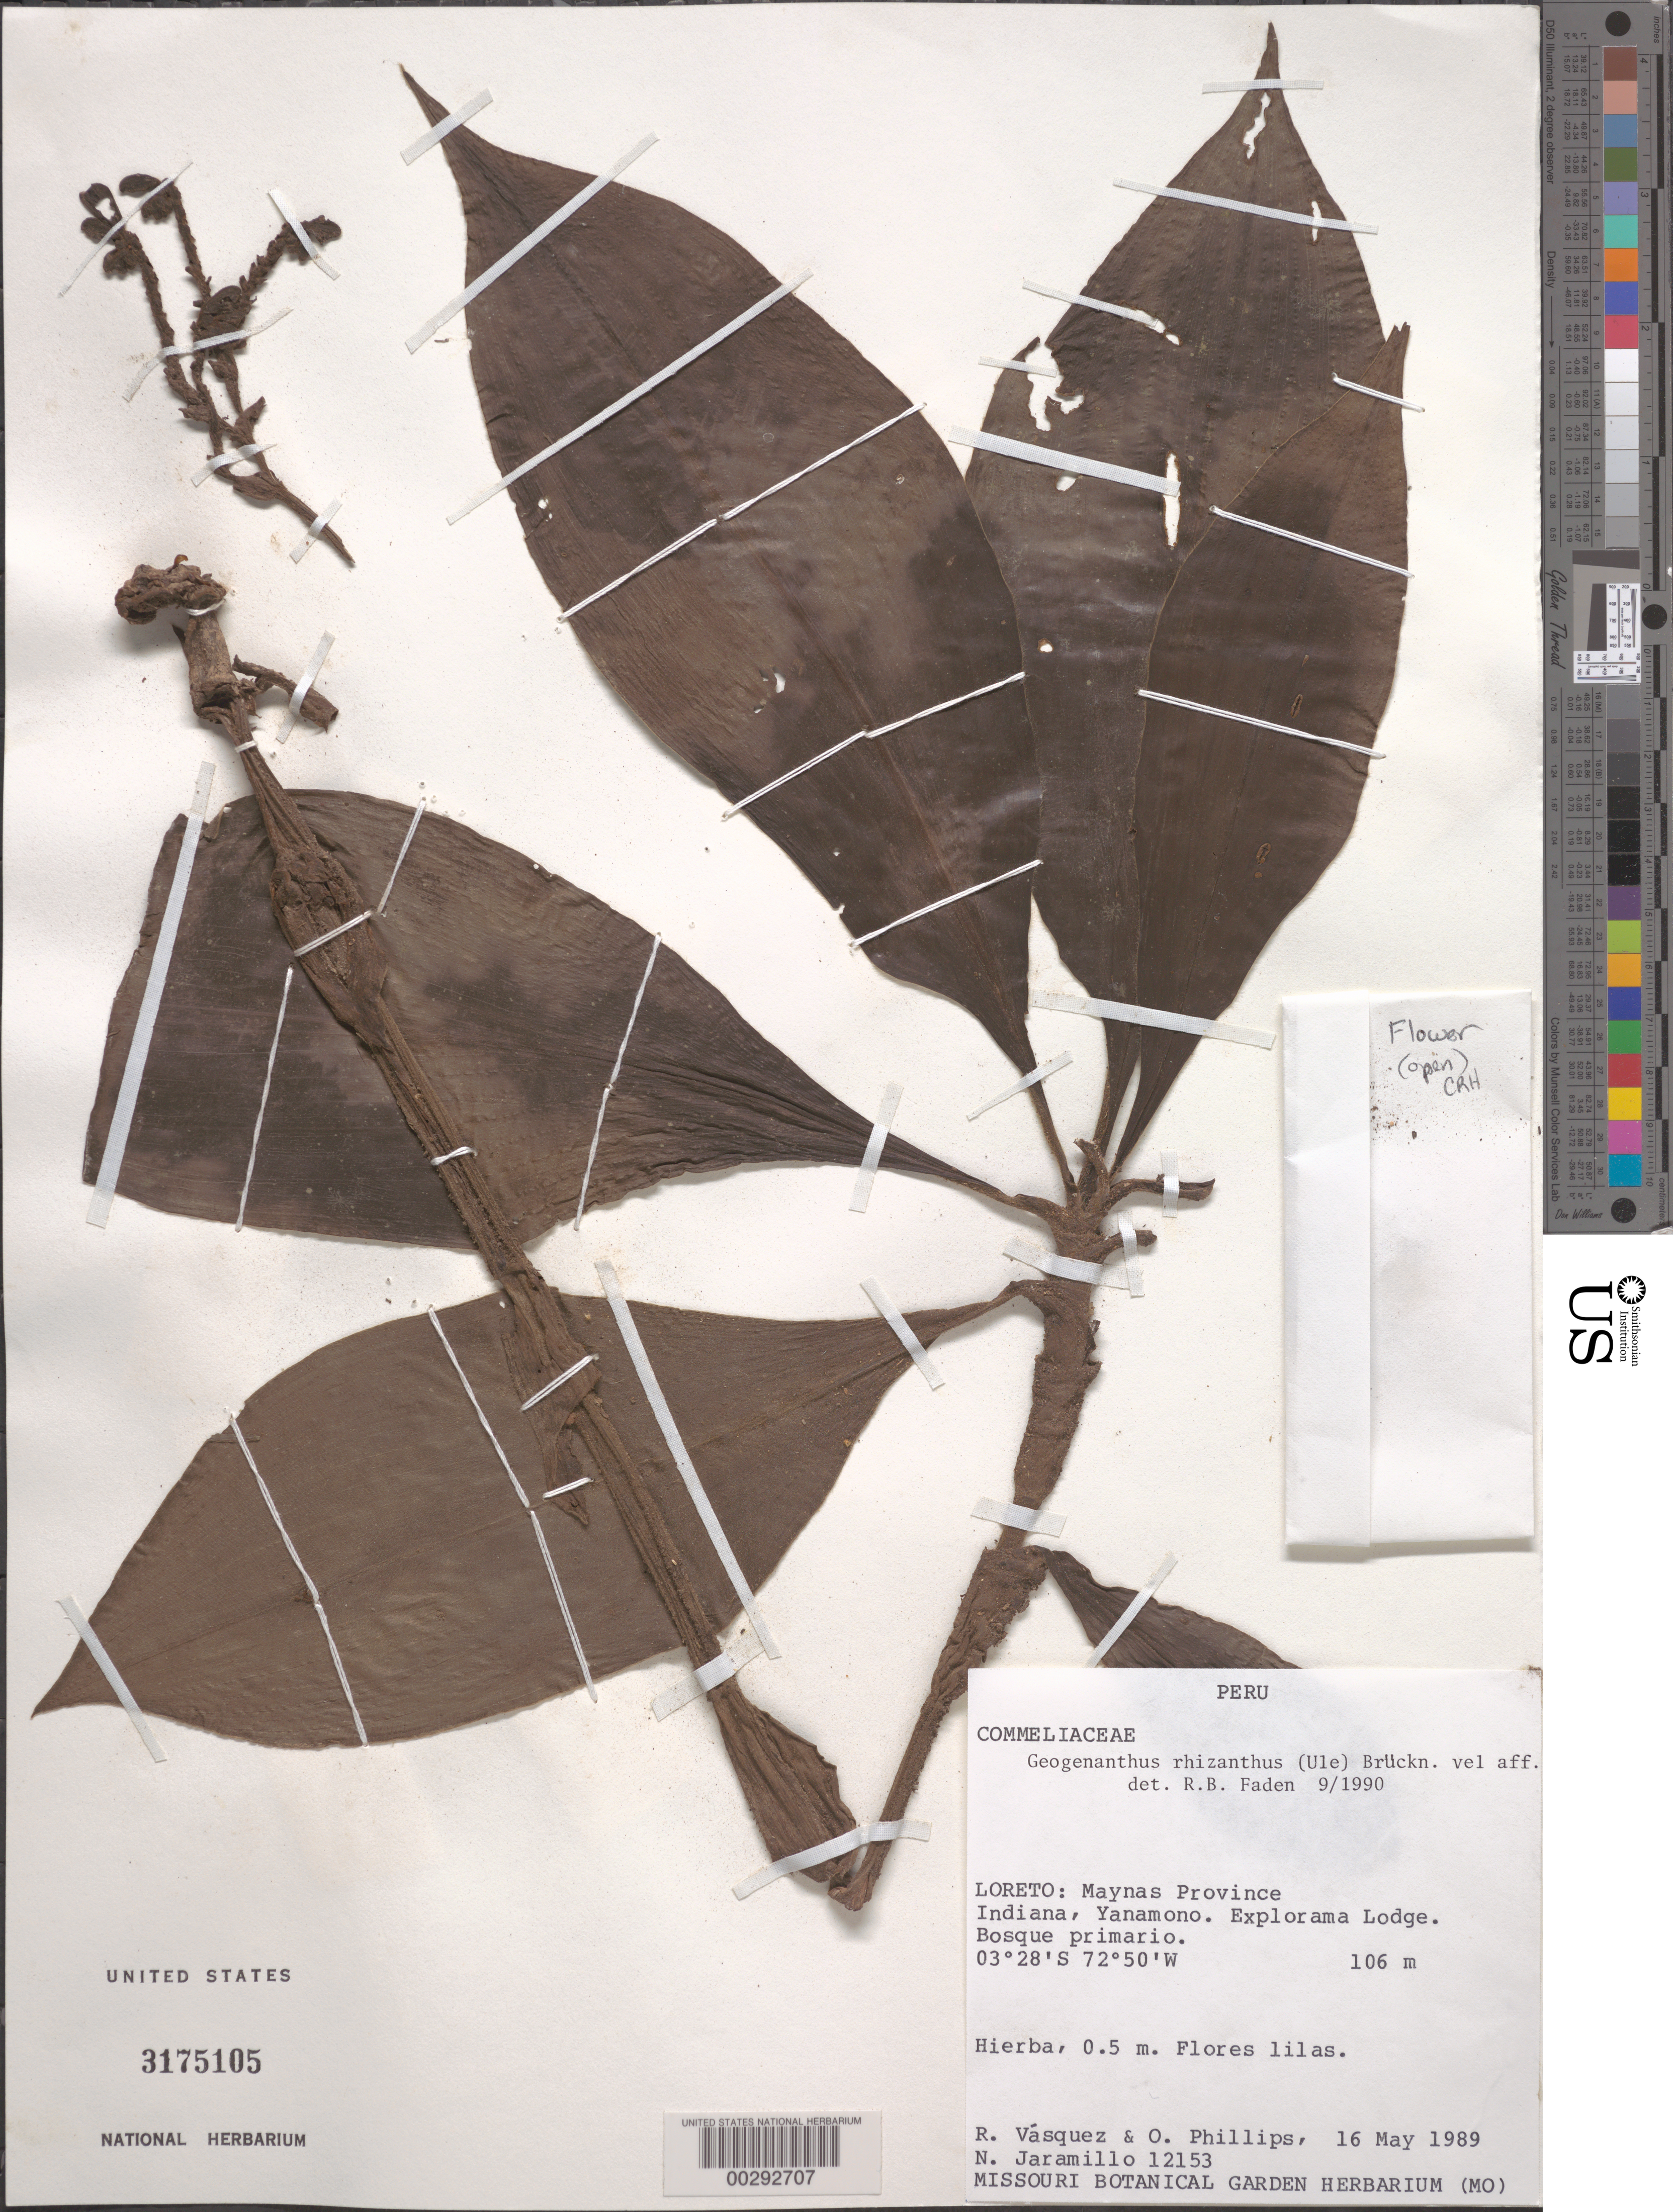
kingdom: Plantae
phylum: Tracheophyta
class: Liliopsida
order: Commelinales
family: Commelinaceae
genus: Geogenanthus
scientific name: Geogenanthus rhizanthus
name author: (Ule) G. Brückn.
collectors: R. Vásquez M., O. Phillips & N. Jaramillo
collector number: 12153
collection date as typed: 16 May 1989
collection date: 1989-05-16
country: Peru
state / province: Loreto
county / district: Maynas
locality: Indiana, yanamono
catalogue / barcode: US 3175105